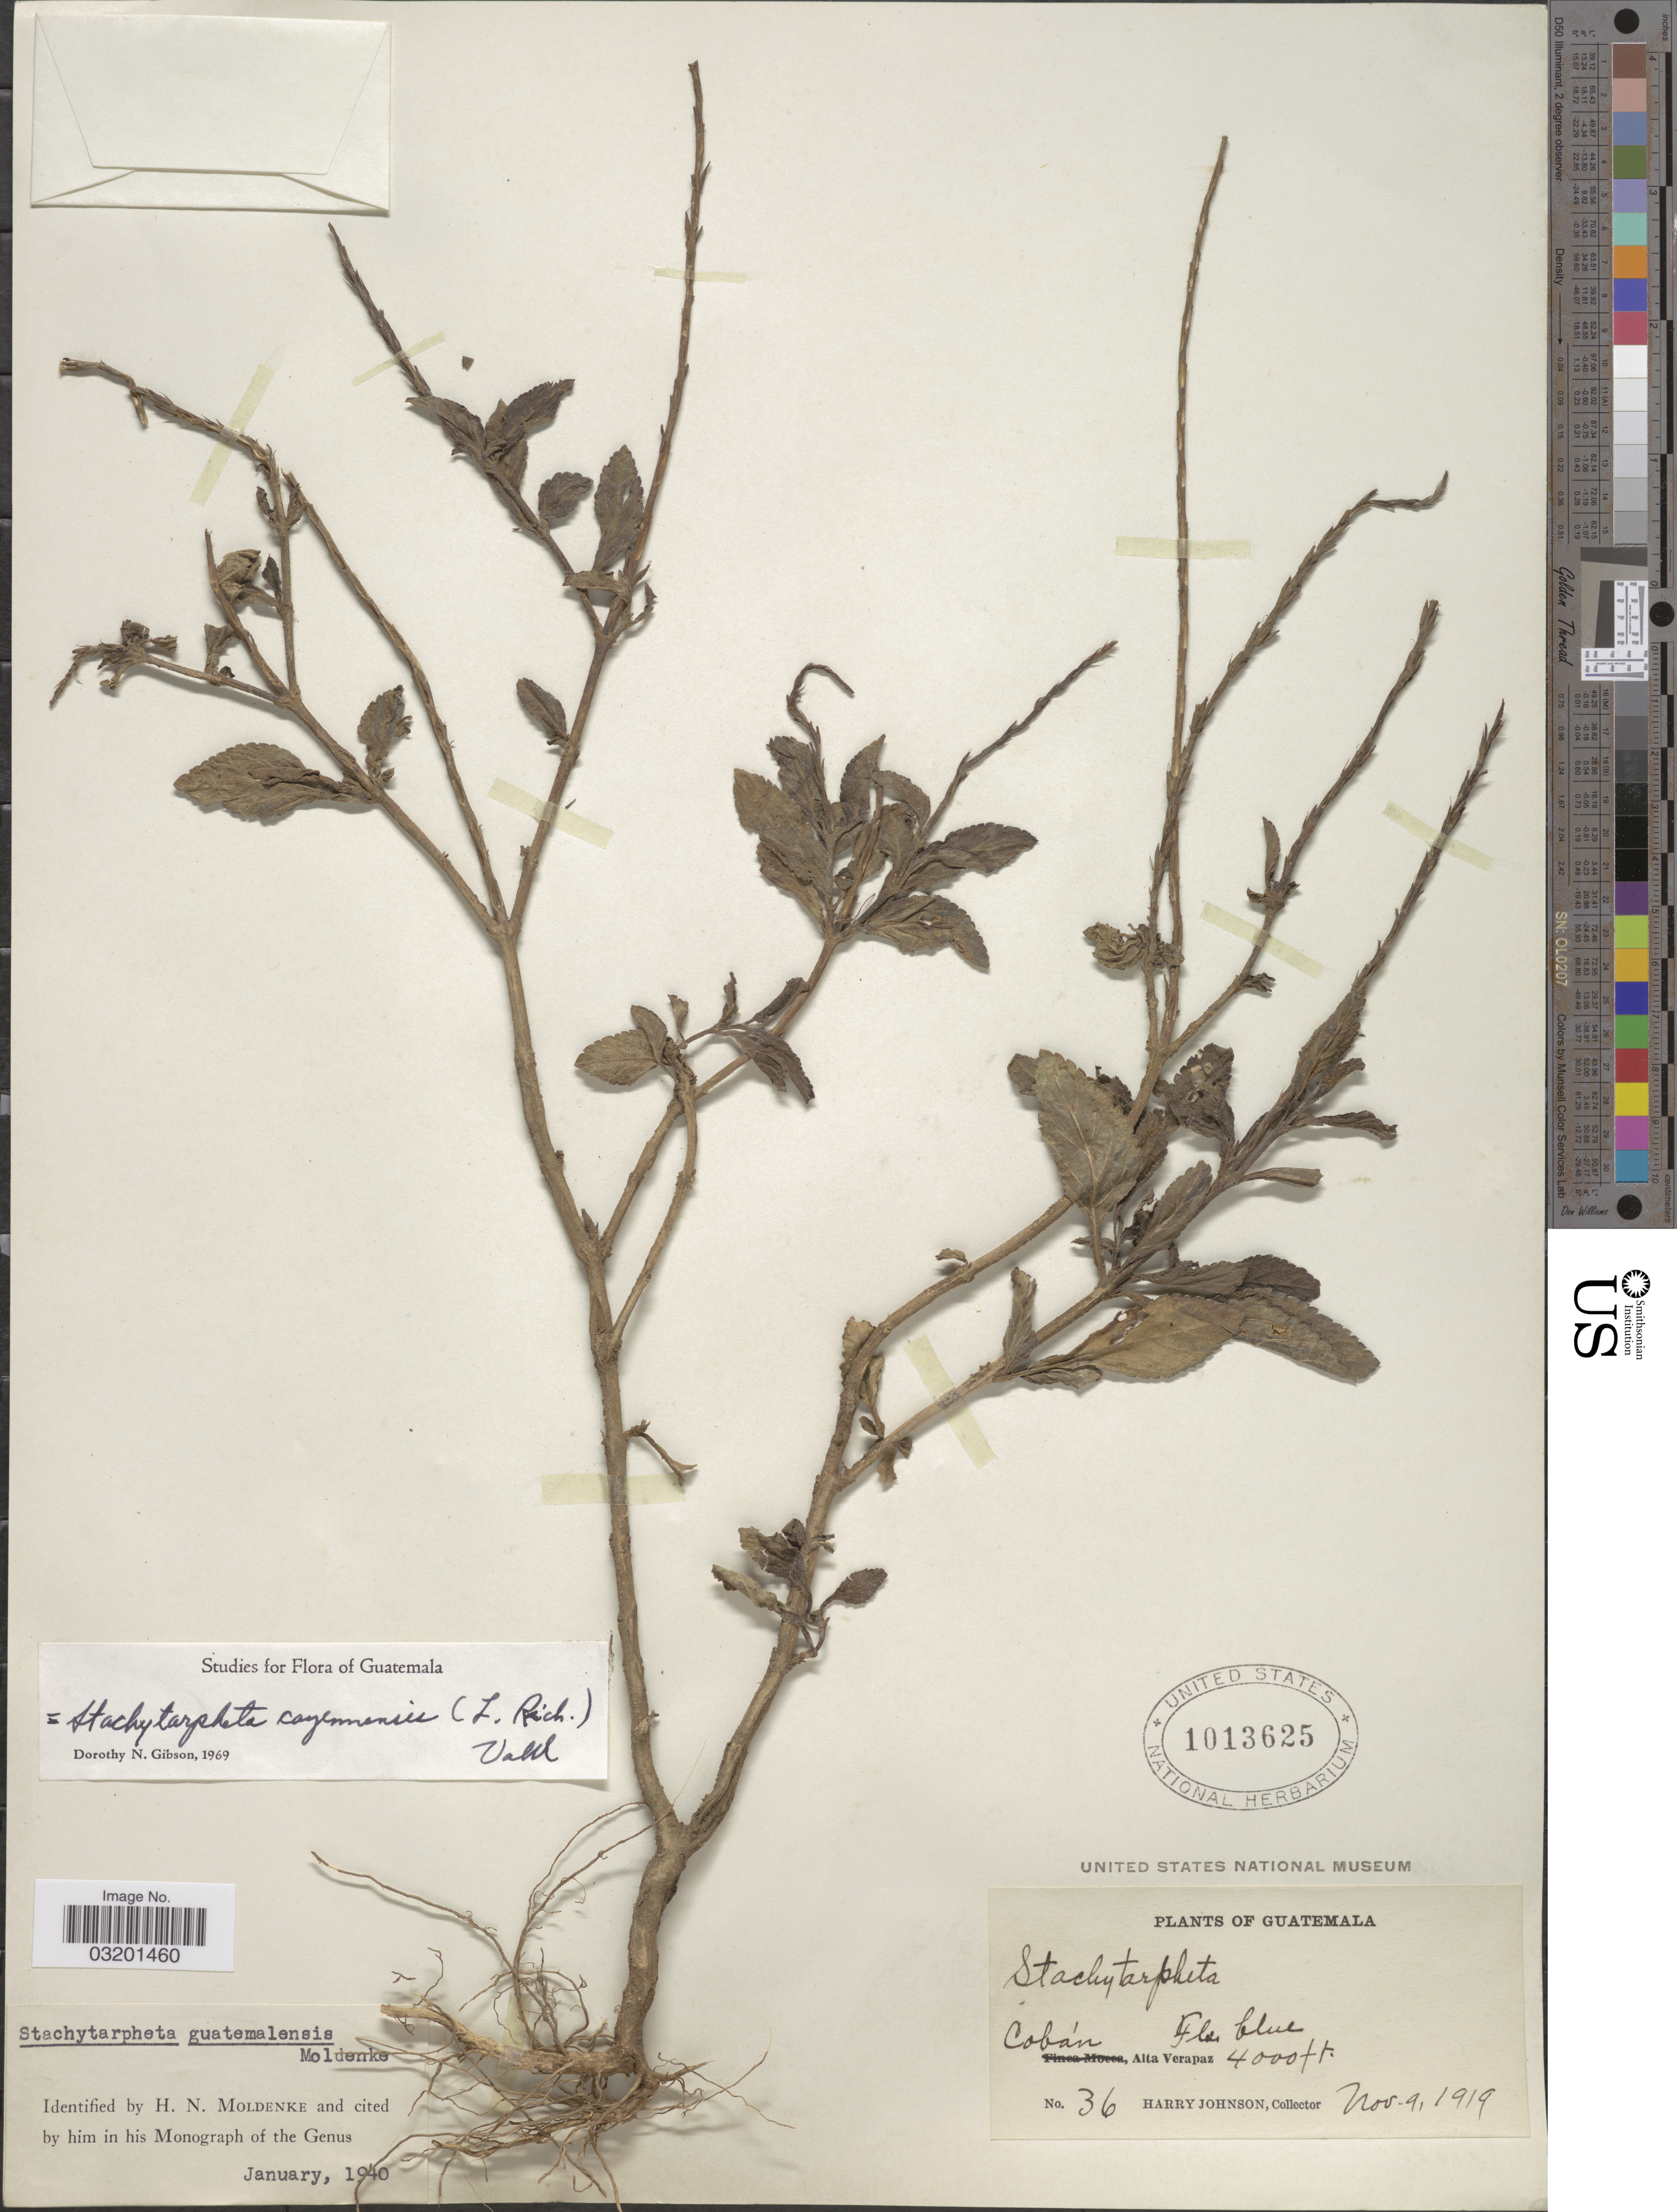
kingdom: Plantae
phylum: Tracheophyta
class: Magnoliopsida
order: Lamiales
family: Verbenaceae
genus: Stachytarpheta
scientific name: Stachytarpheta cayennensis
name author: (Rich.) Vahl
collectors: H. Johnson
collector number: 36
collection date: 1919-11-09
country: Guatemala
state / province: Alta Verapaz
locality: Cobán.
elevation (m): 1219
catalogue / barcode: US 1013625